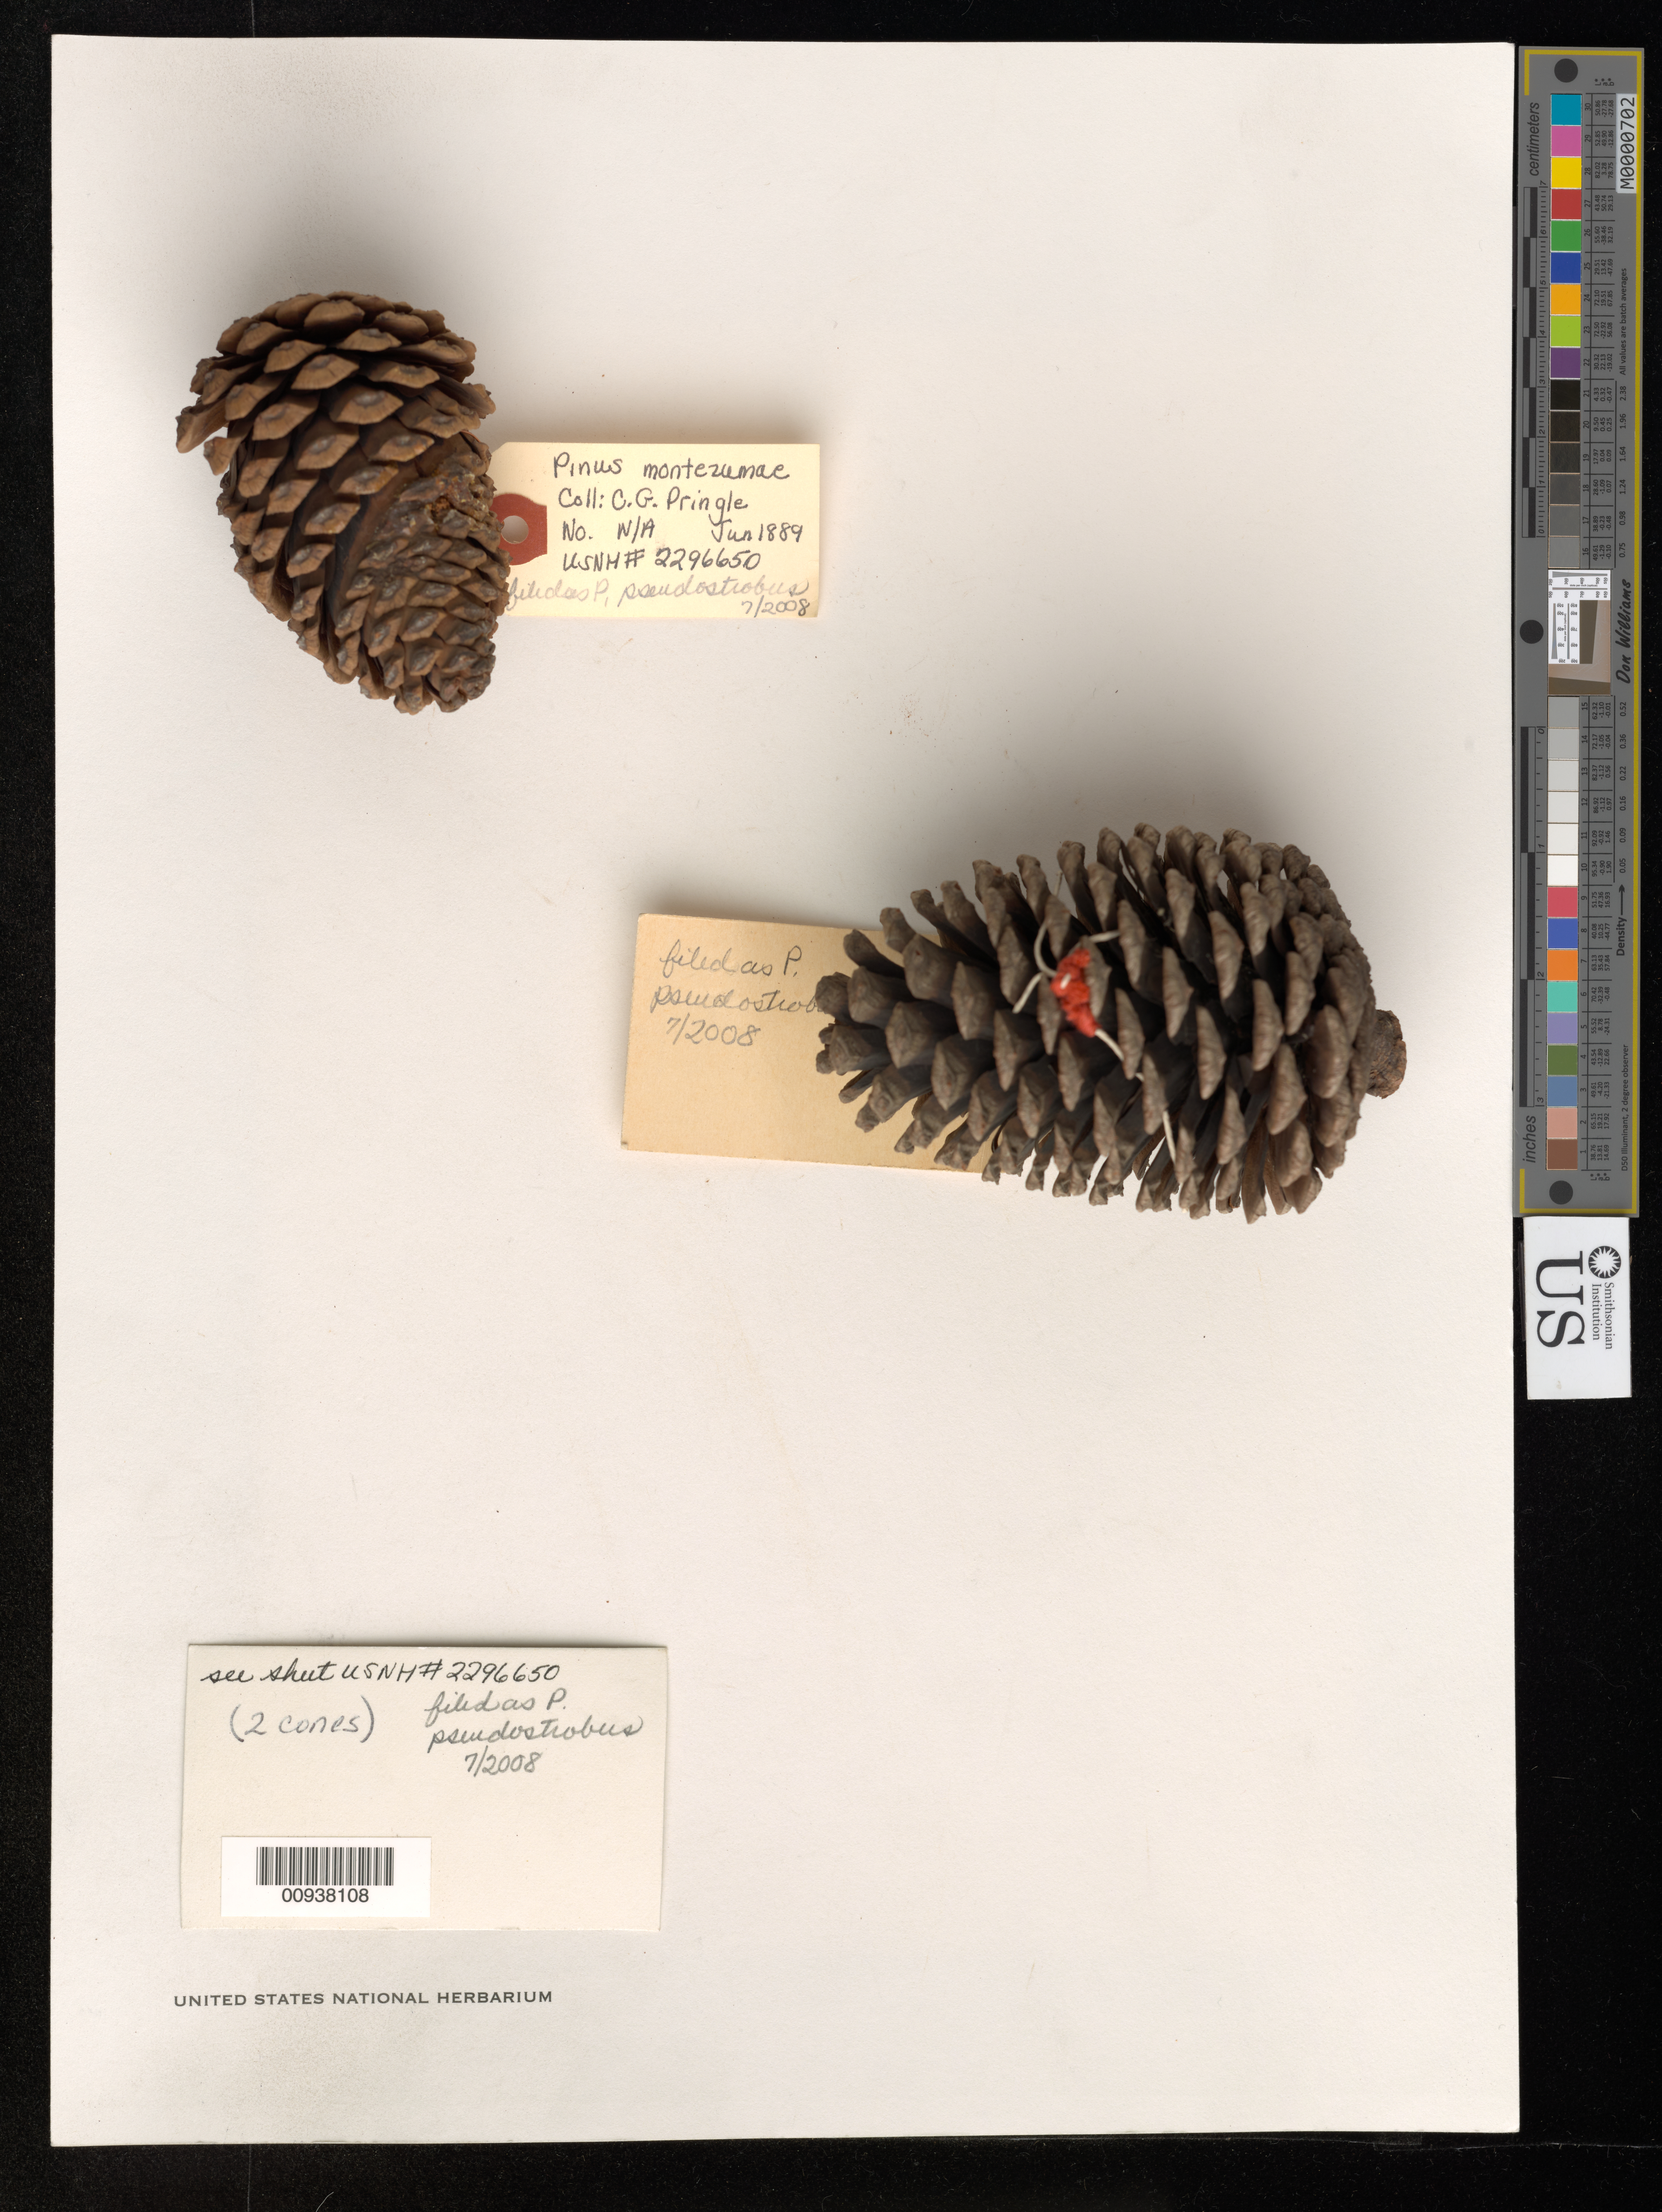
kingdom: Plantae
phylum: Tracheophyta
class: Pinopsida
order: Pinales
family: Pinaceae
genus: Pinus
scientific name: Pinus pseudostrobus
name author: Lindl.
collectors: C. G. Pringle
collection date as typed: Jun 1889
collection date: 1889-06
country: Mexico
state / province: Nuevo León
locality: Sierra Madre, Monterrey.